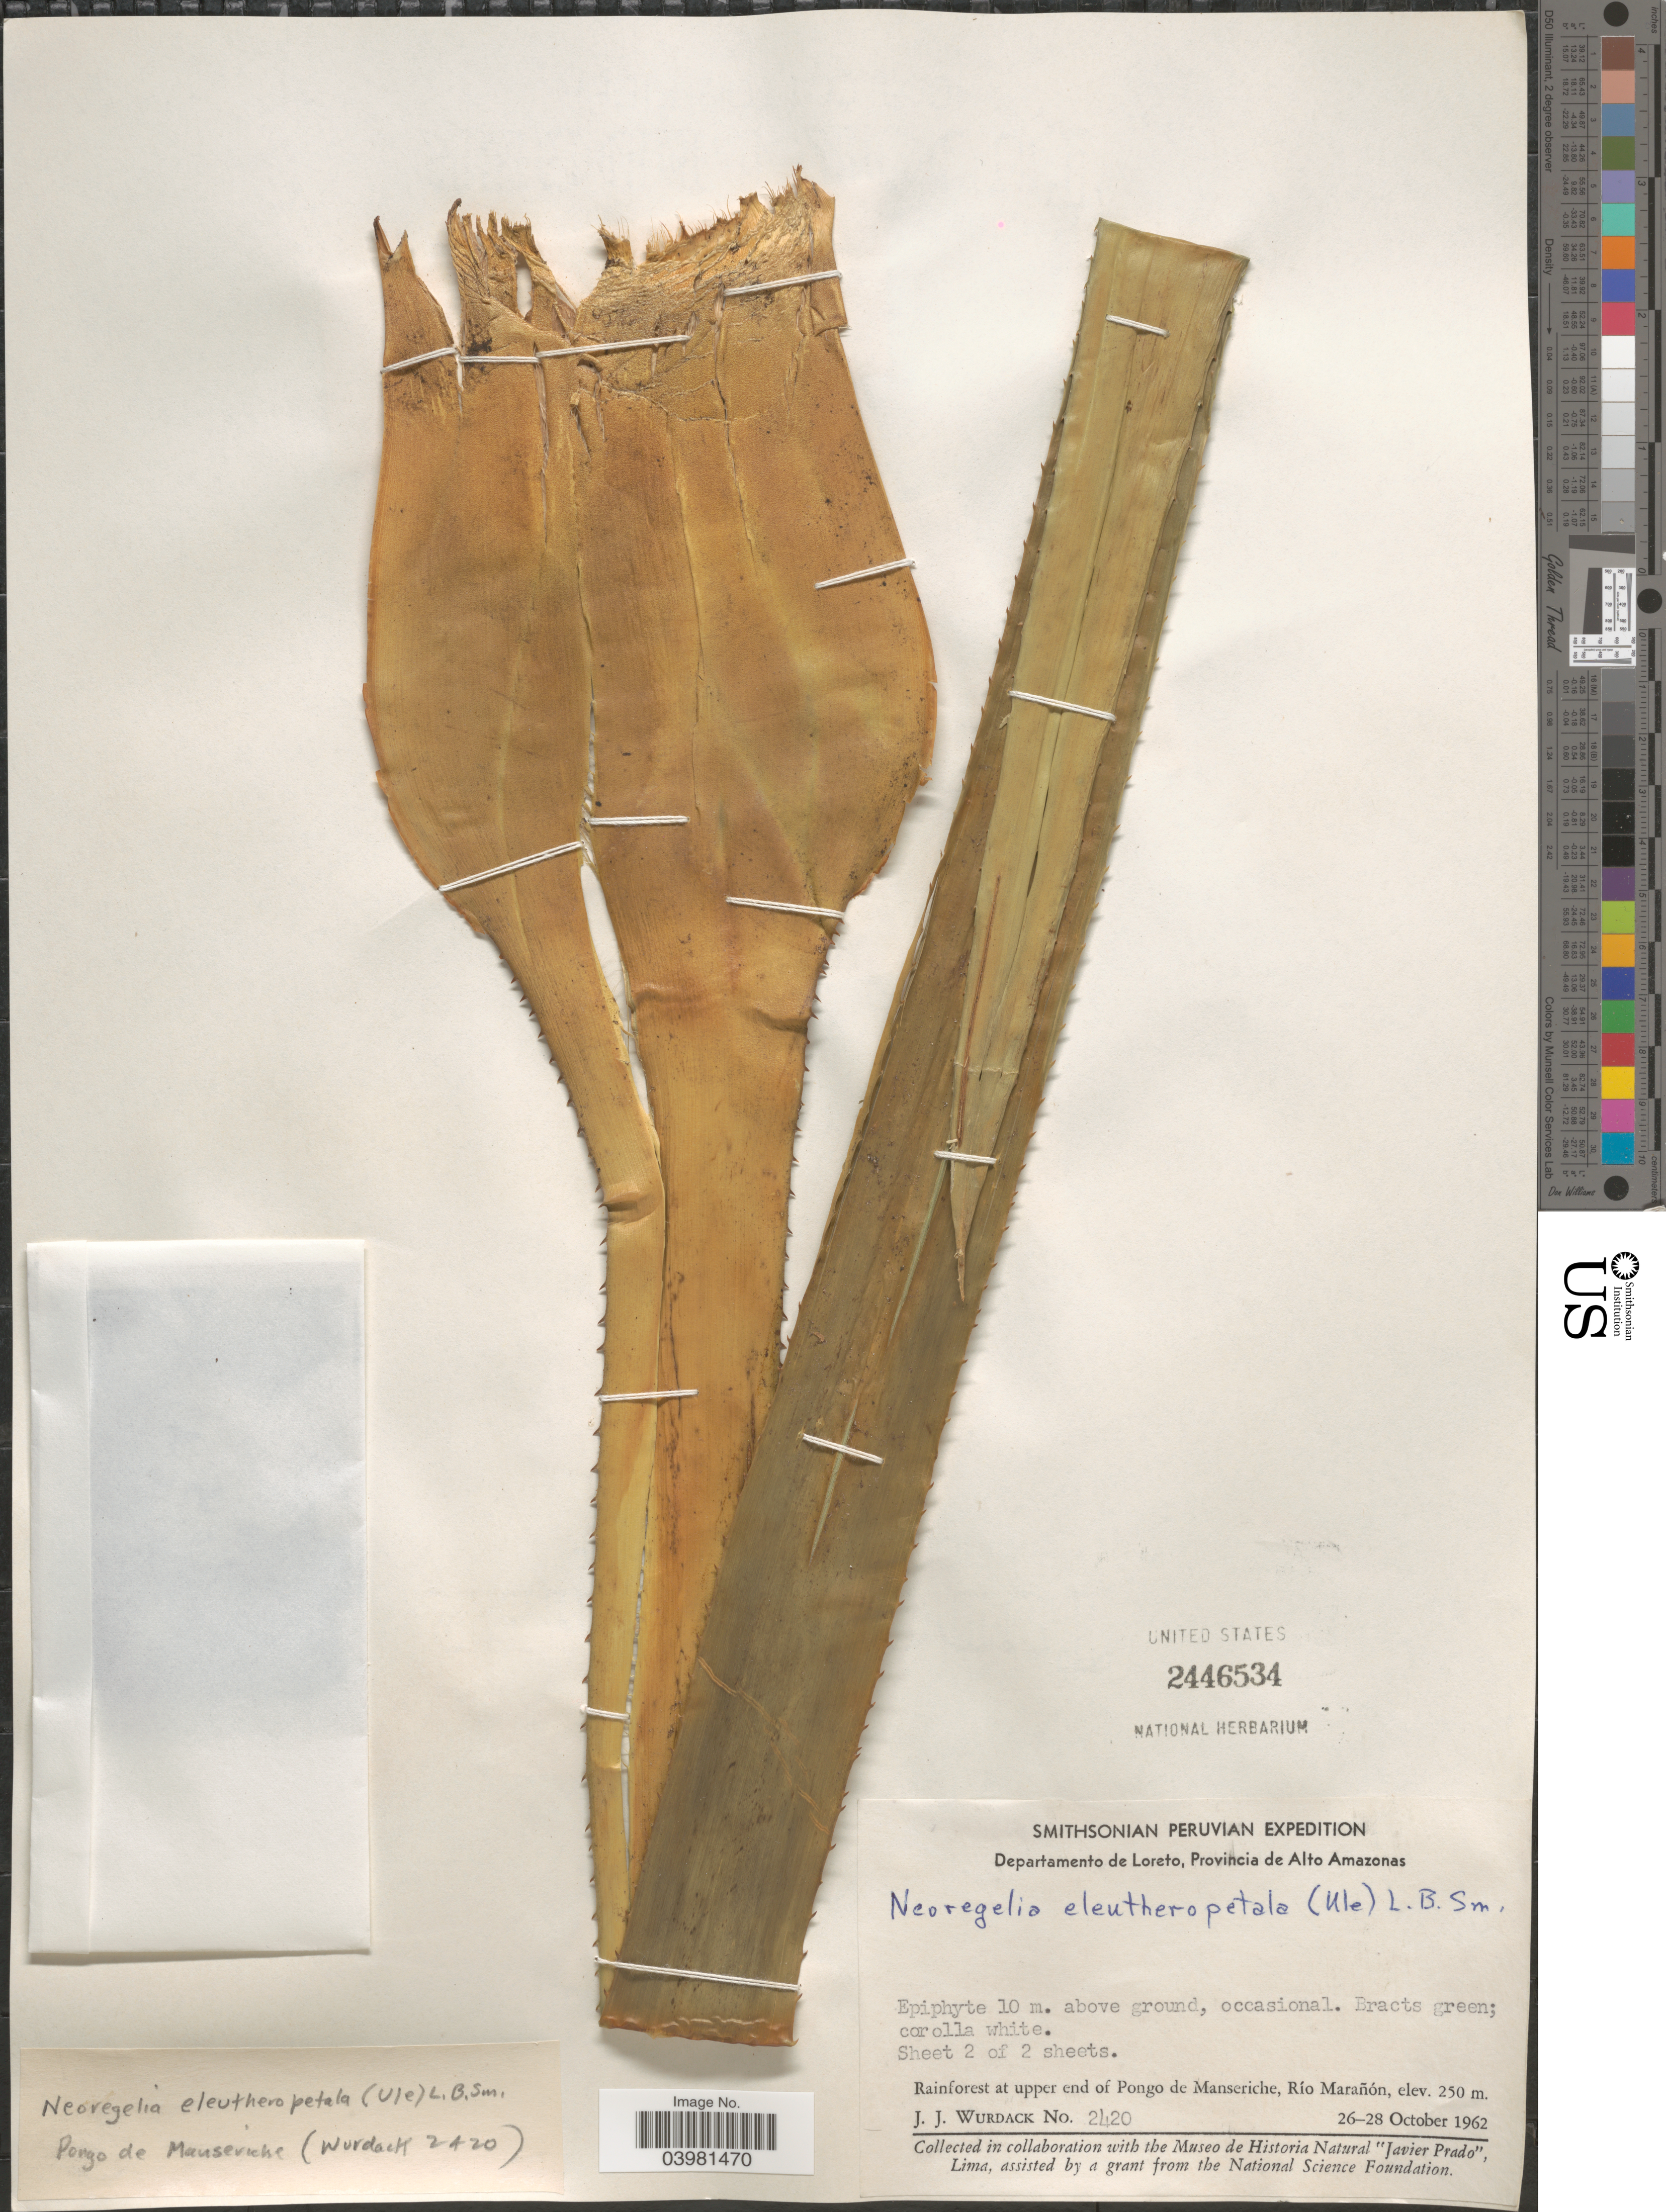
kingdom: Plantae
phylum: Tracheophyta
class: Liliopsida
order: Poales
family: Bromeliaceae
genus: Neoregelia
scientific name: Neoregelia eleutheropetala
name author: (Ule) L.B. Sm.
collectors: J. J. Wurdack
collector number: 2420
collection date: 1962-10-26/1962-10-28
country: Peru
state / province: Loreto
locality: Departamento de Loreto, Provincia de Alto Amazonas. Rainforest at upper end of Pongo de Manseriche, Río Marañón.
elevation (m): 250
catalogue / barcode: US 2446534